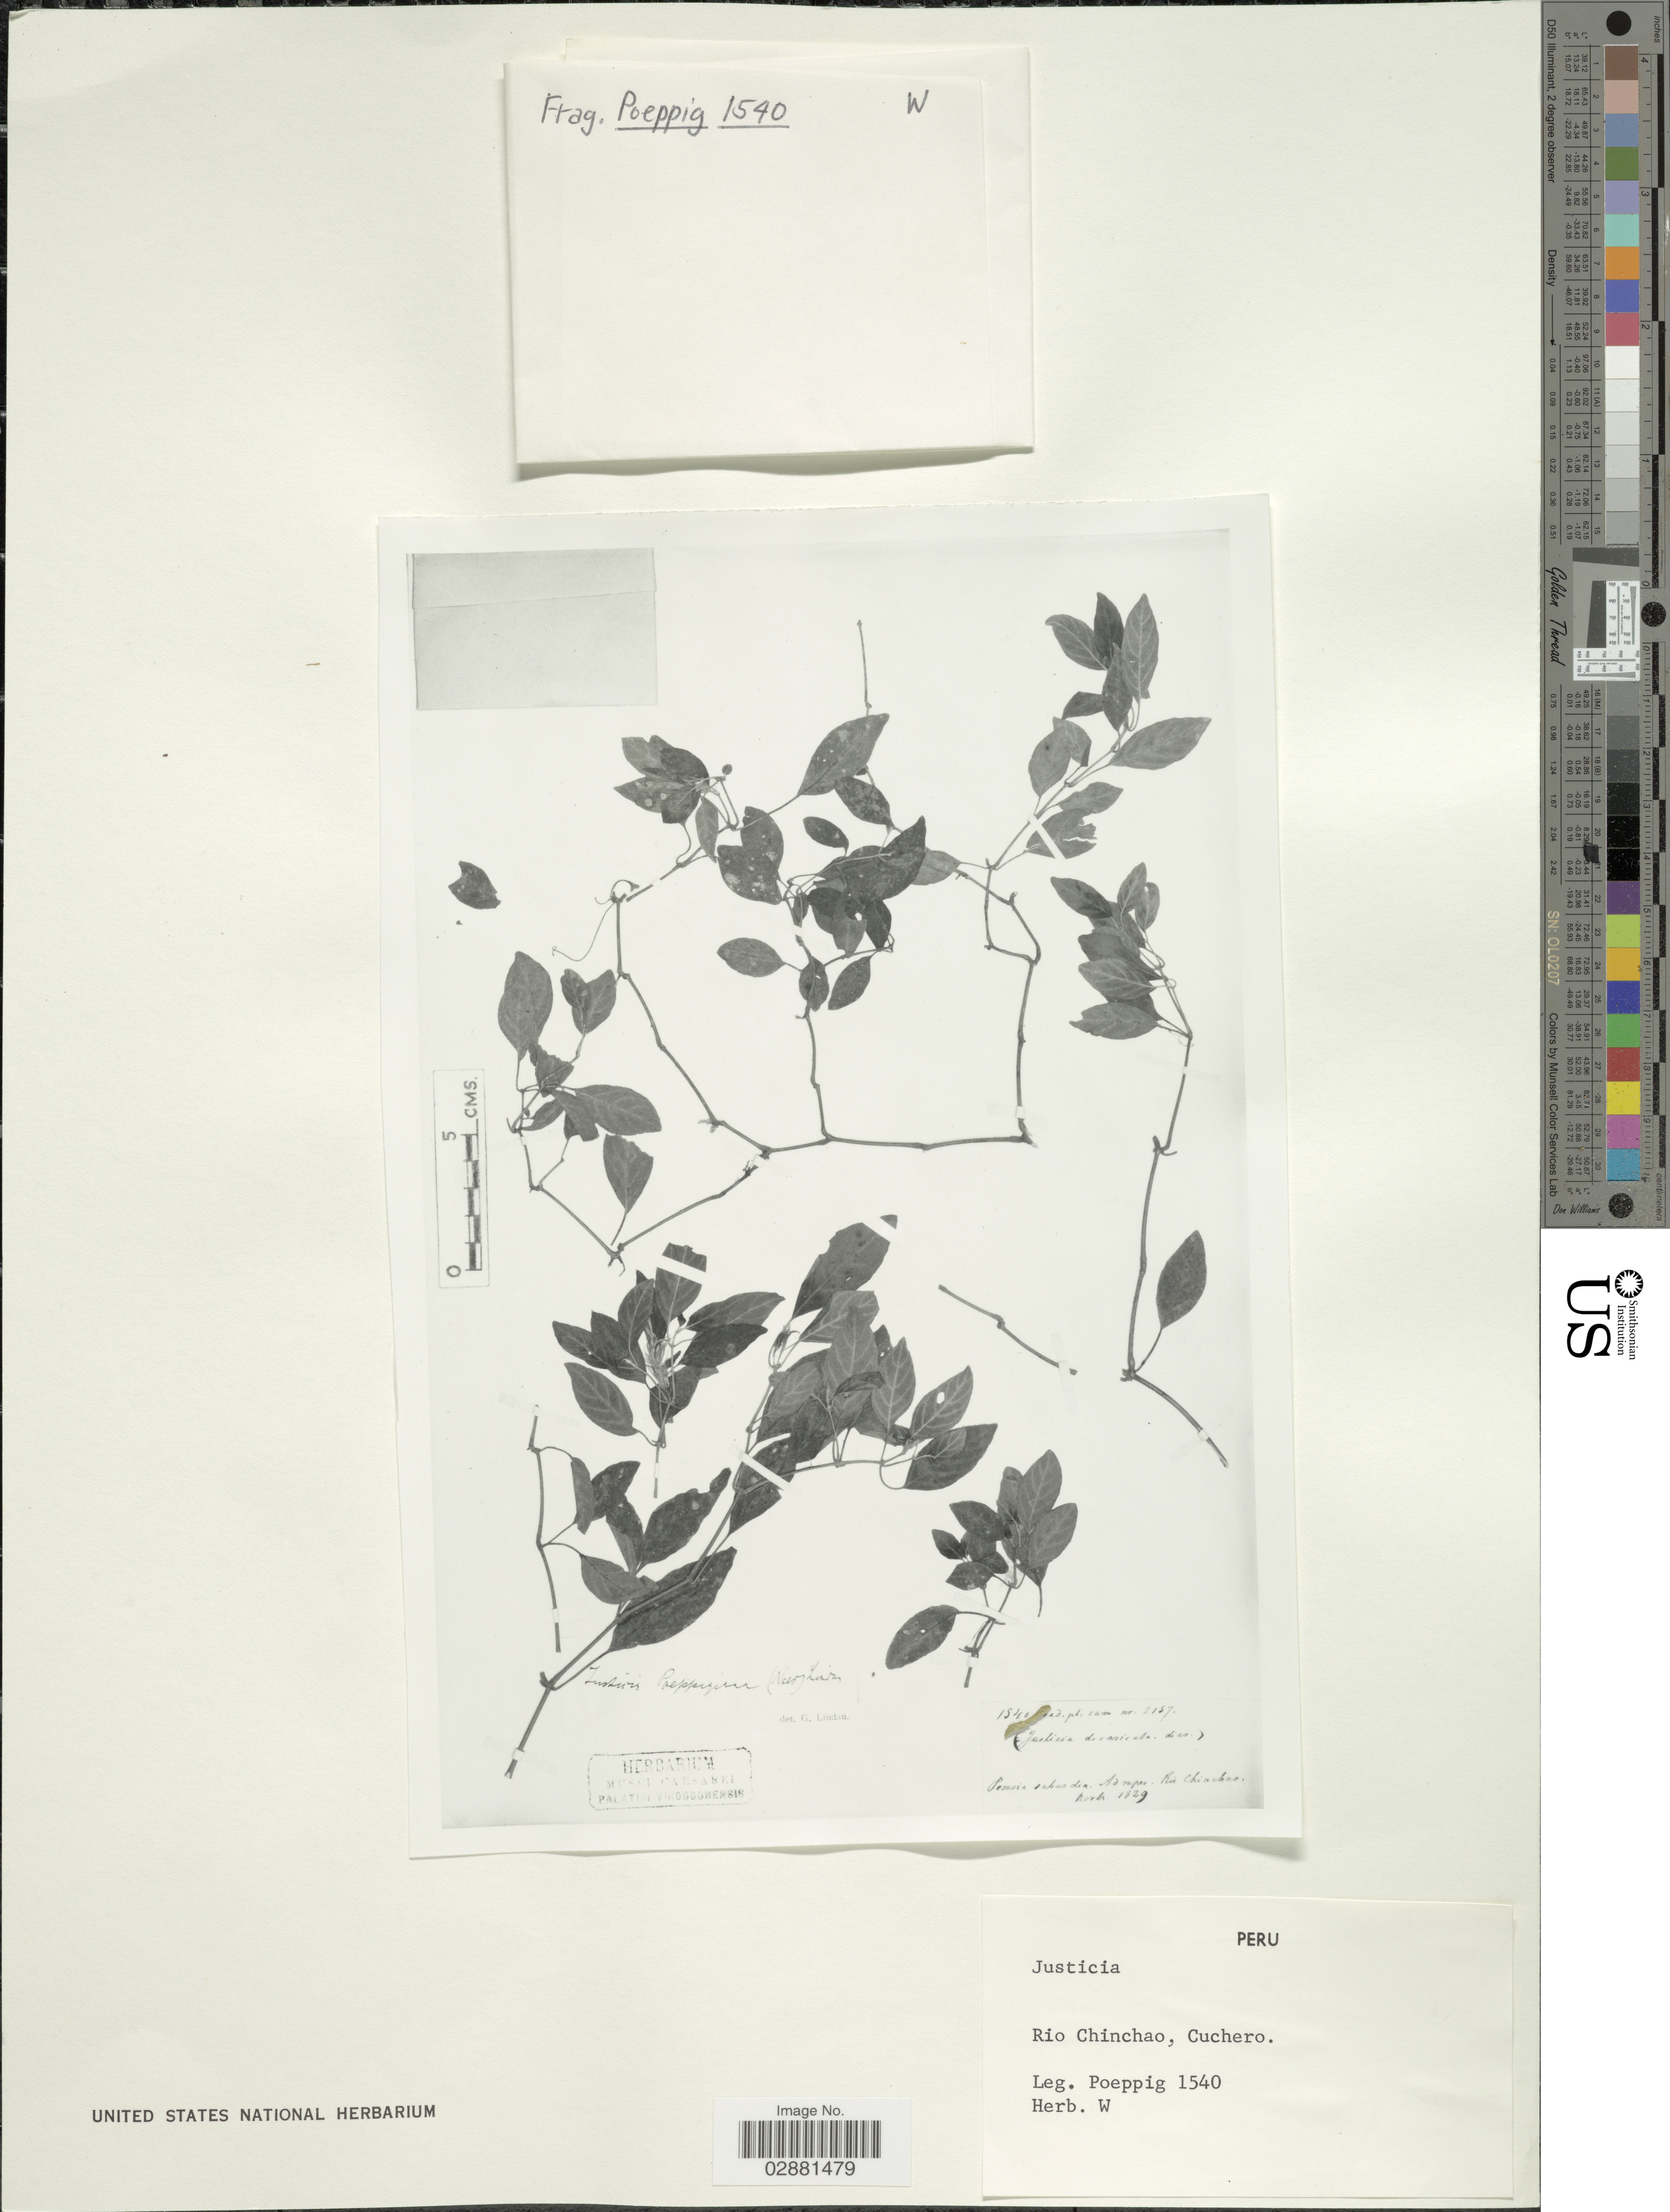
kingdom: Plantae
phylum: Tracheophyta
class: Magnoliopsida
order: Lamiales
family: Acanthaceae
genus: Justicia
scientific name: Justicia sp.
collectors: Poeppig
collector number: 1540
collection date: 1829-03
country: Peru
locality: Rio Chinchao, Cuchero.